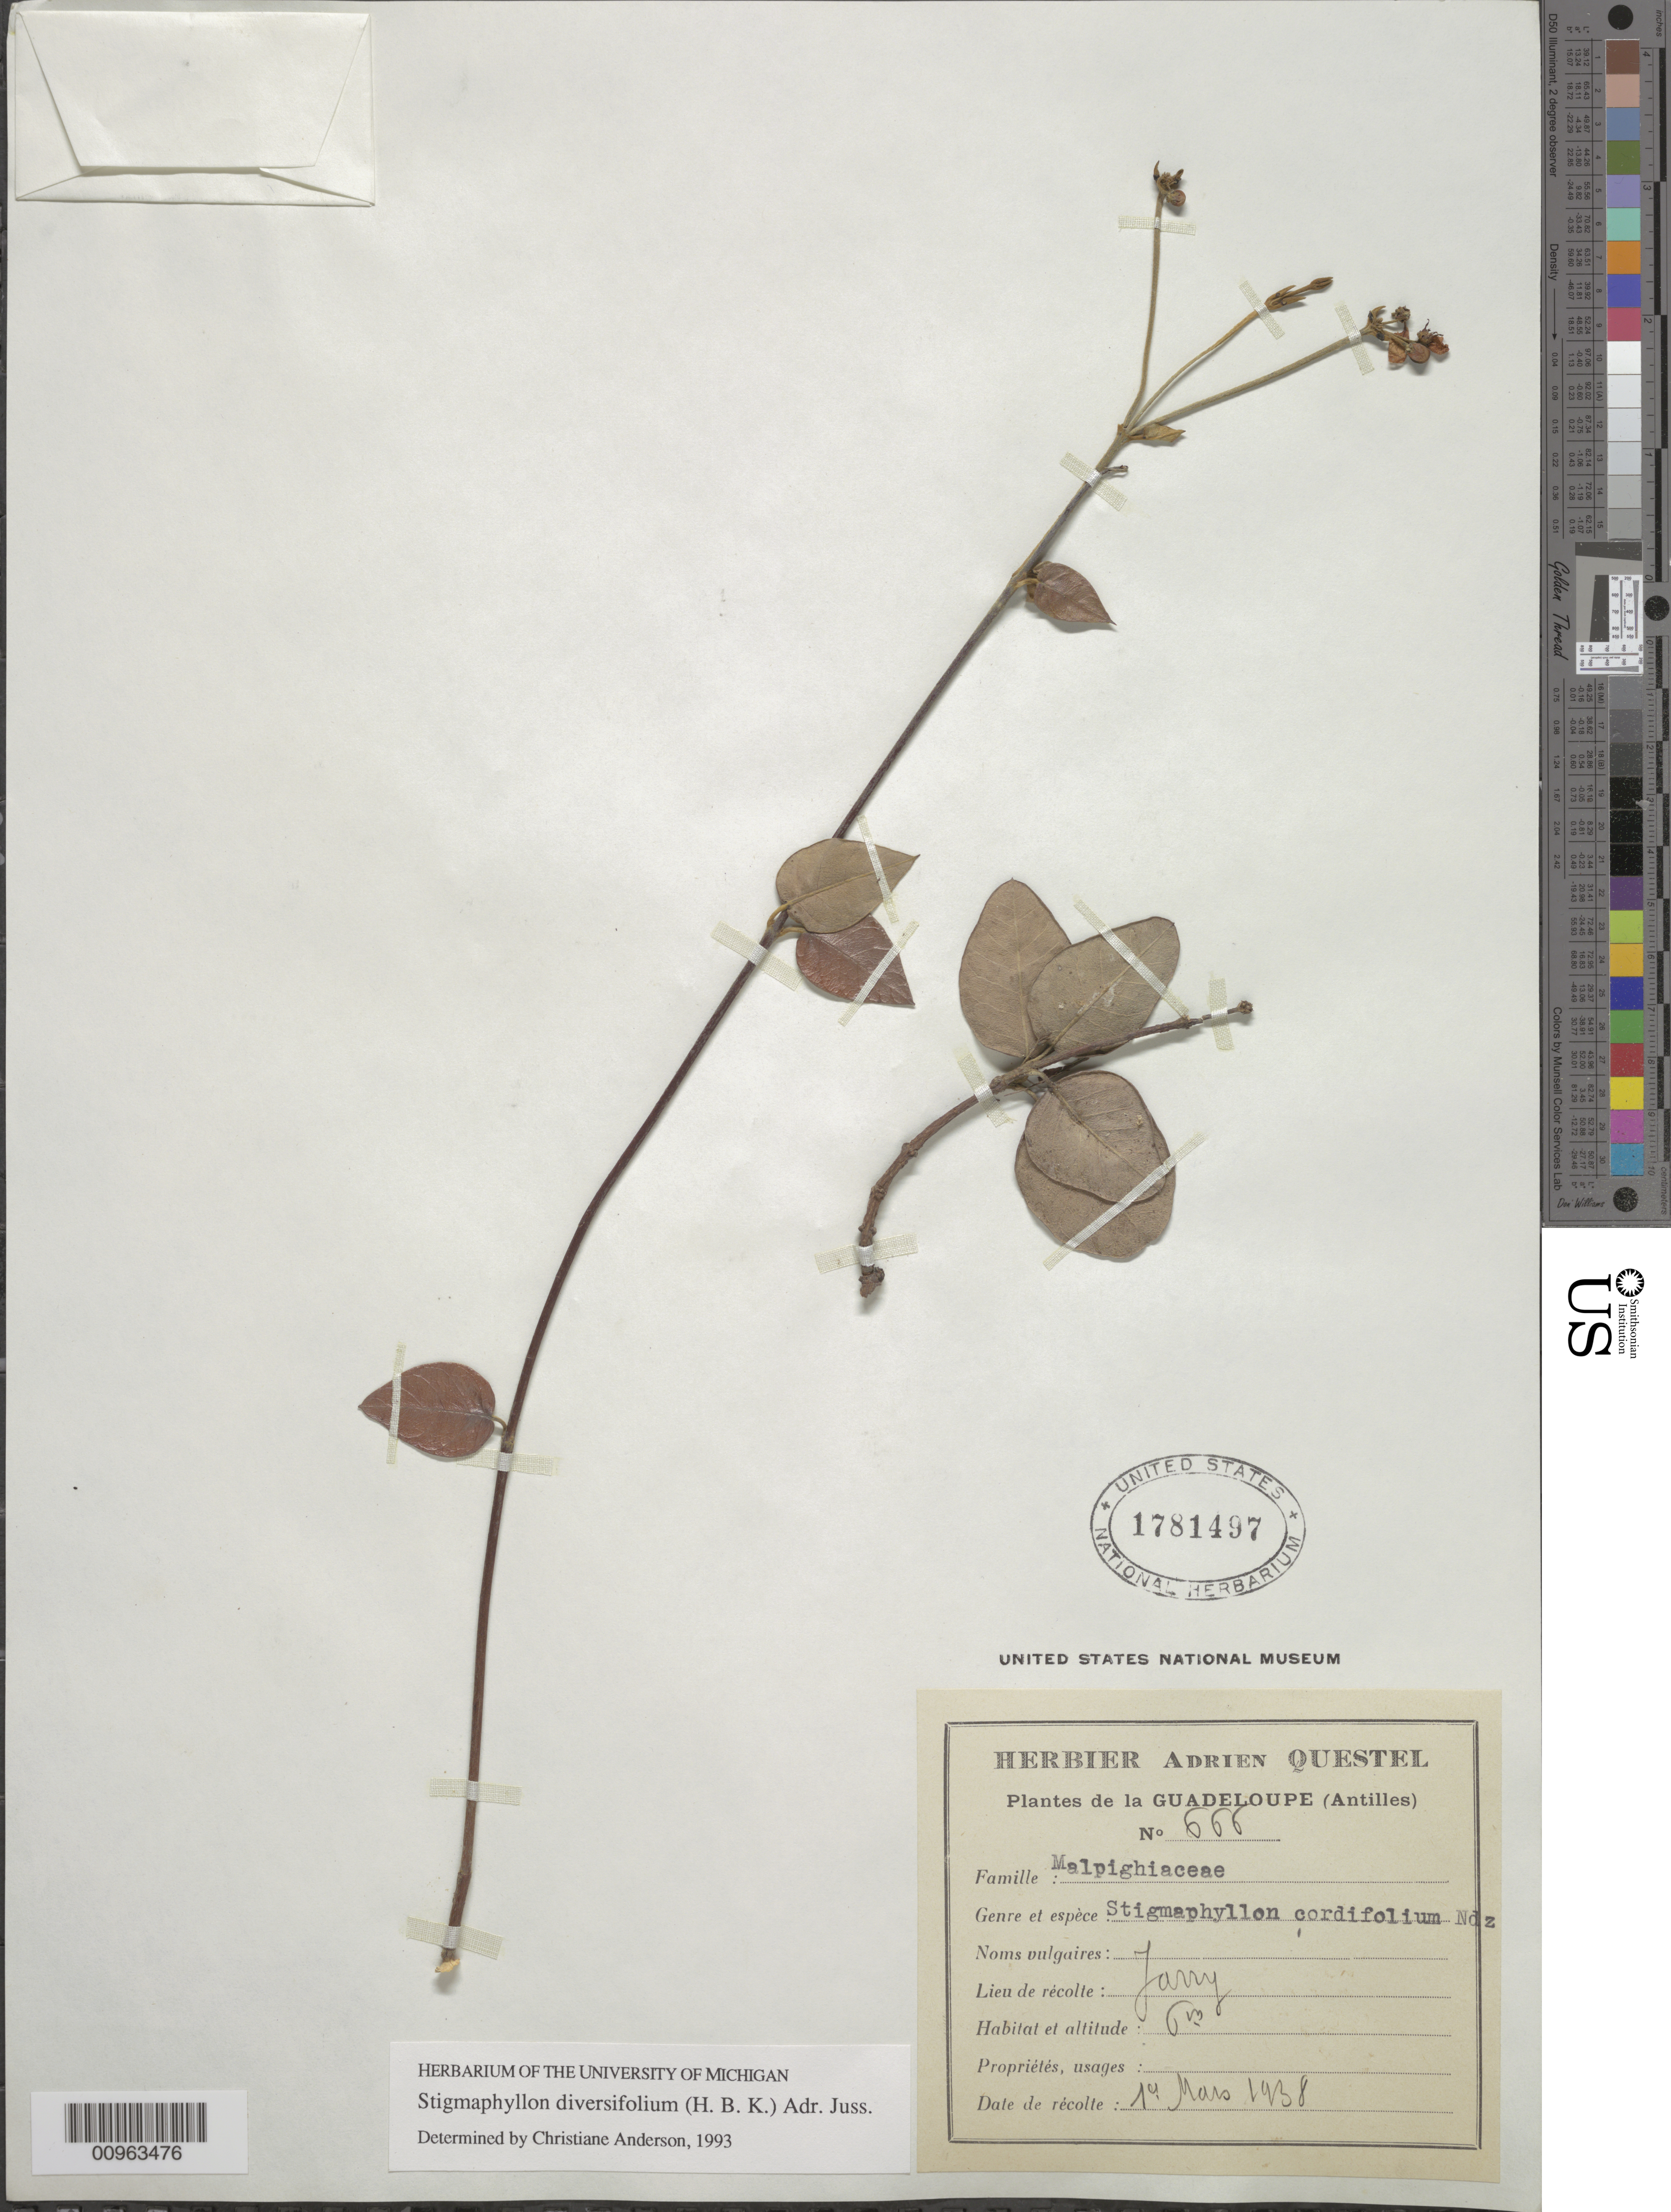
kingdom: Plantae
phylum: Tracheophyta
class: Magnoliopsida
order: Malpighiales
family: Malpighiaceae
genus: Stigmaphyllon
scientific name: Stigmaphyllon diversifolium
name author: (Kunth) A. Juss.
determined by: Anderson, C.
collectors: A. Questel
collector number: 666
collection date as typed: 10 Mar 1938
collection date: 1938-03-10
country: Guadeloupe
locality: Jarry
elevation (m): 6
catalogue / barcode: US 1781497